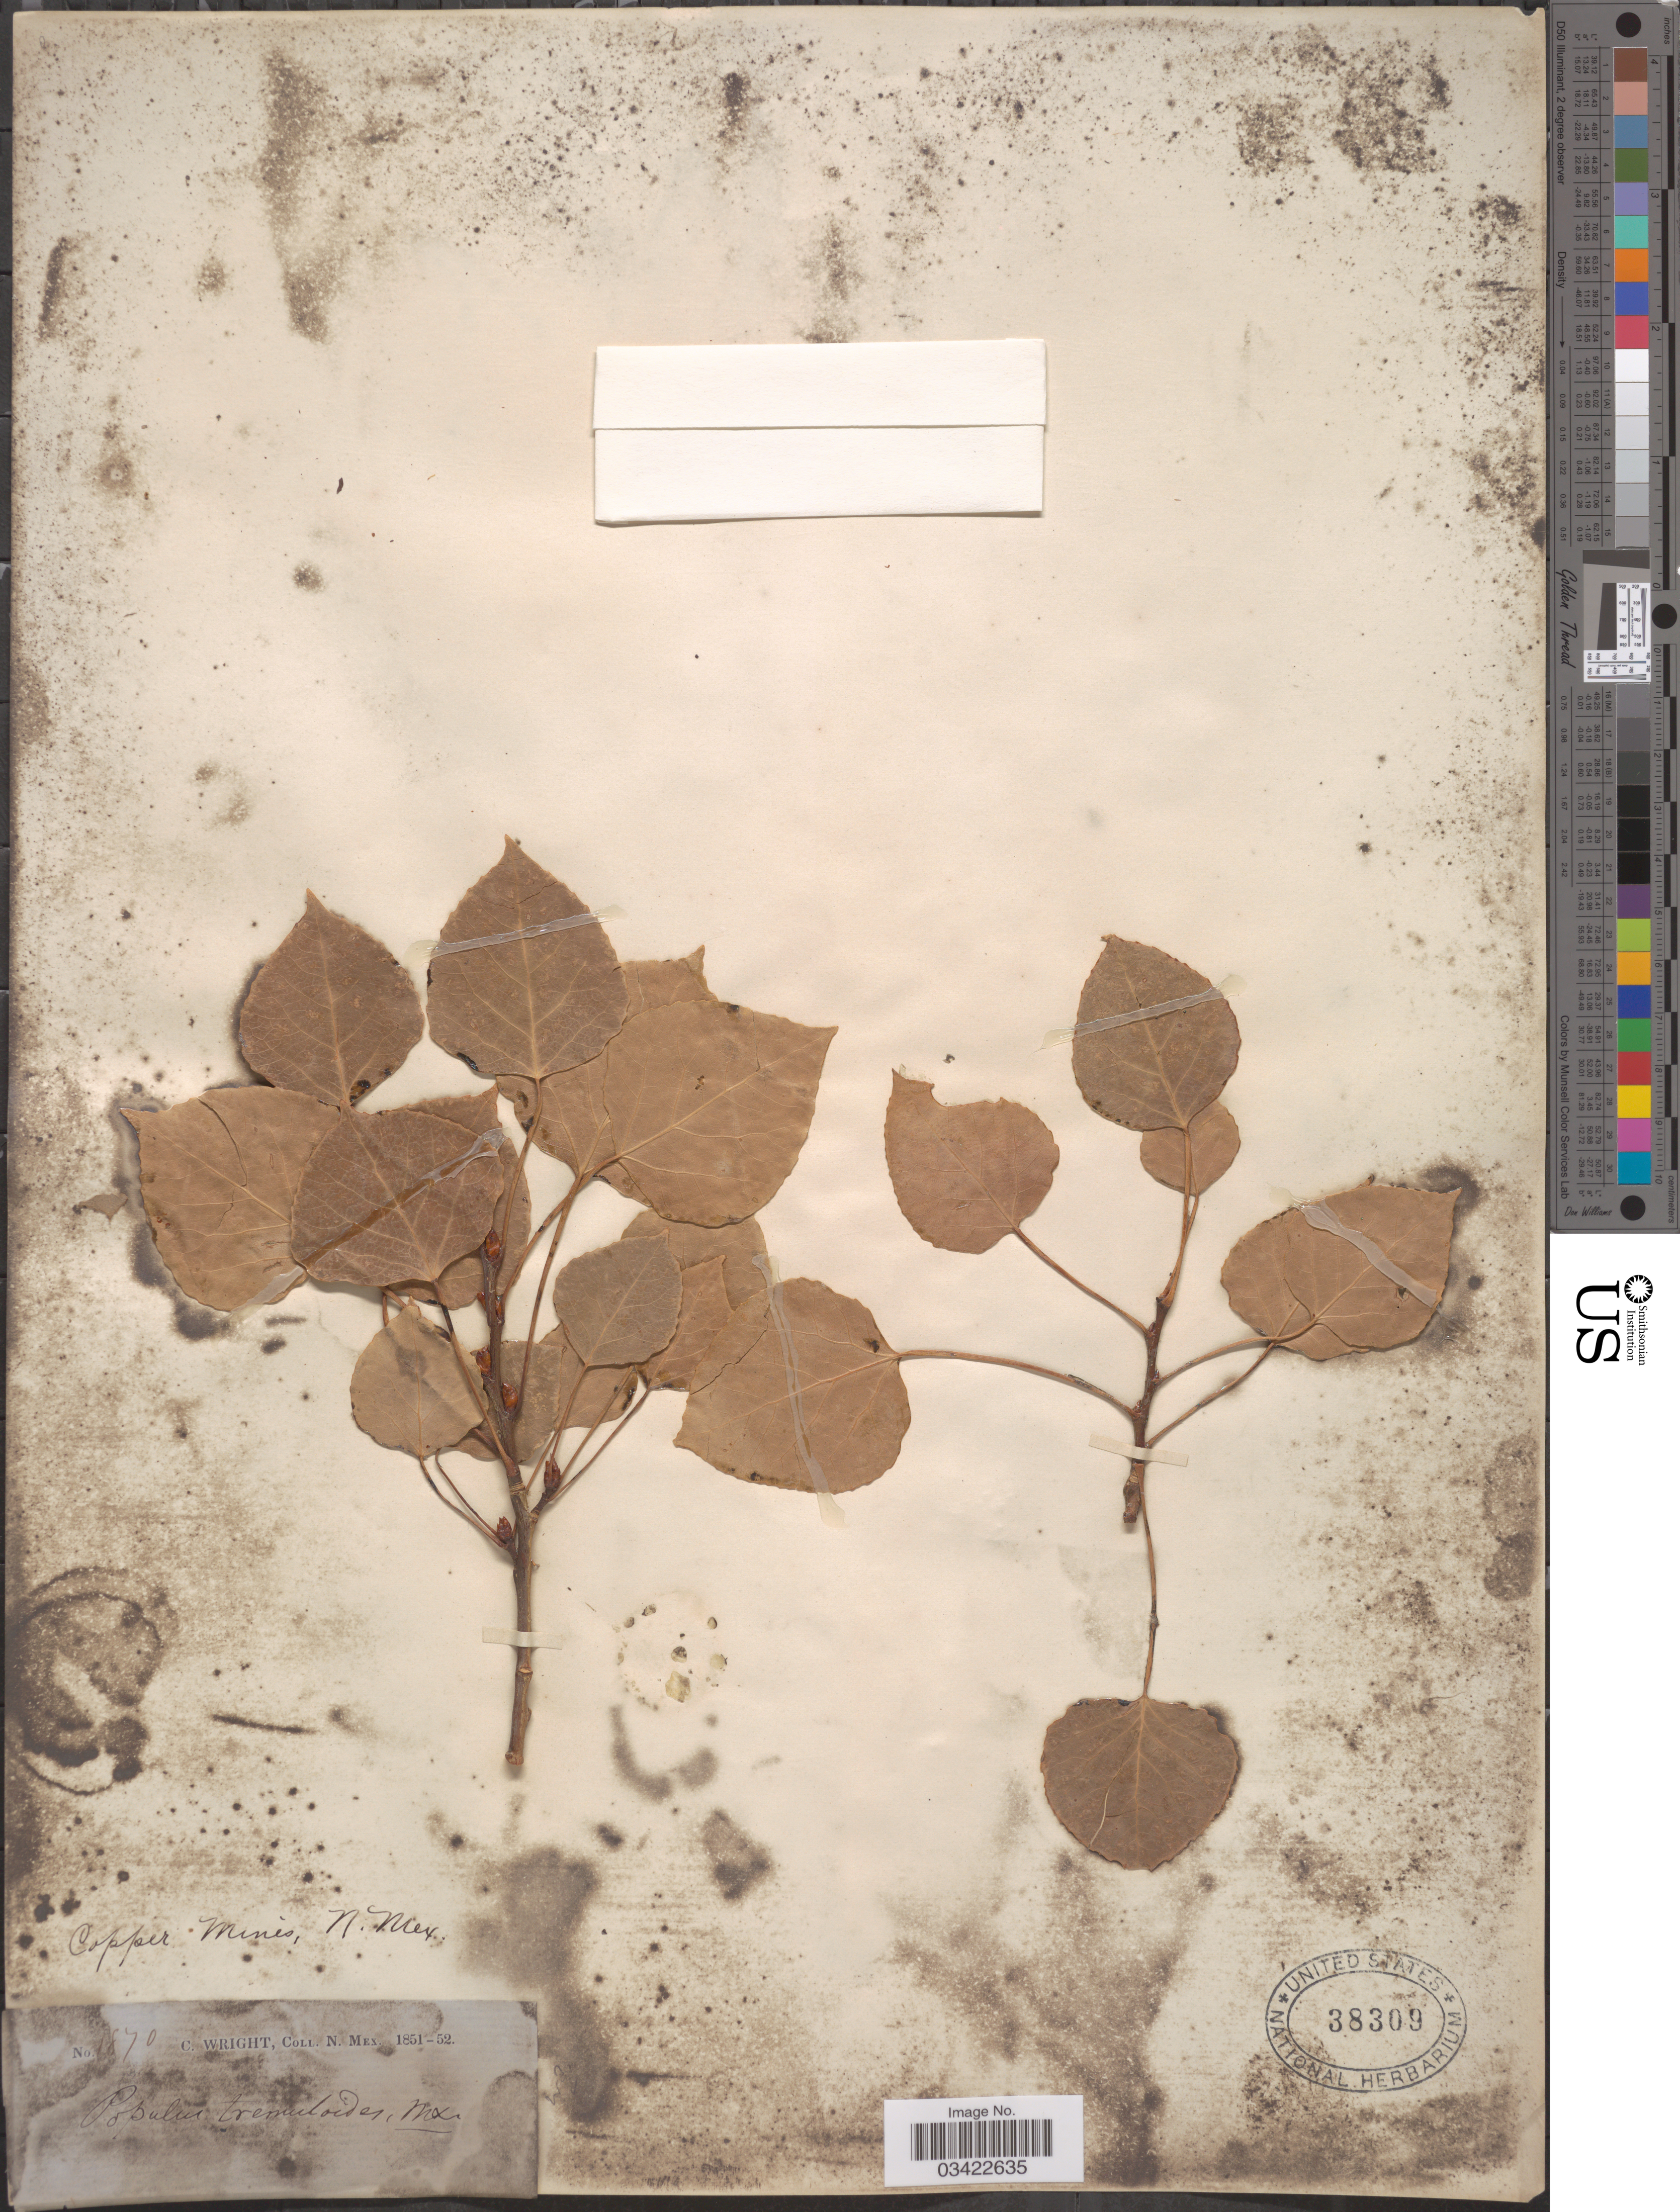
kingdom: Plantae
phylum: Tracheophyta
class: Magnoliopsida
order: Malpighiales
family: Salicaceae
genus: Populus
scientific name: Populus tremuloides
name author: Michx.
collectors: C. Wright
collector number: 1870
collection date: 1851/1852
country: United States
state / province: New Mexico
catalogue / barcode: US 38309